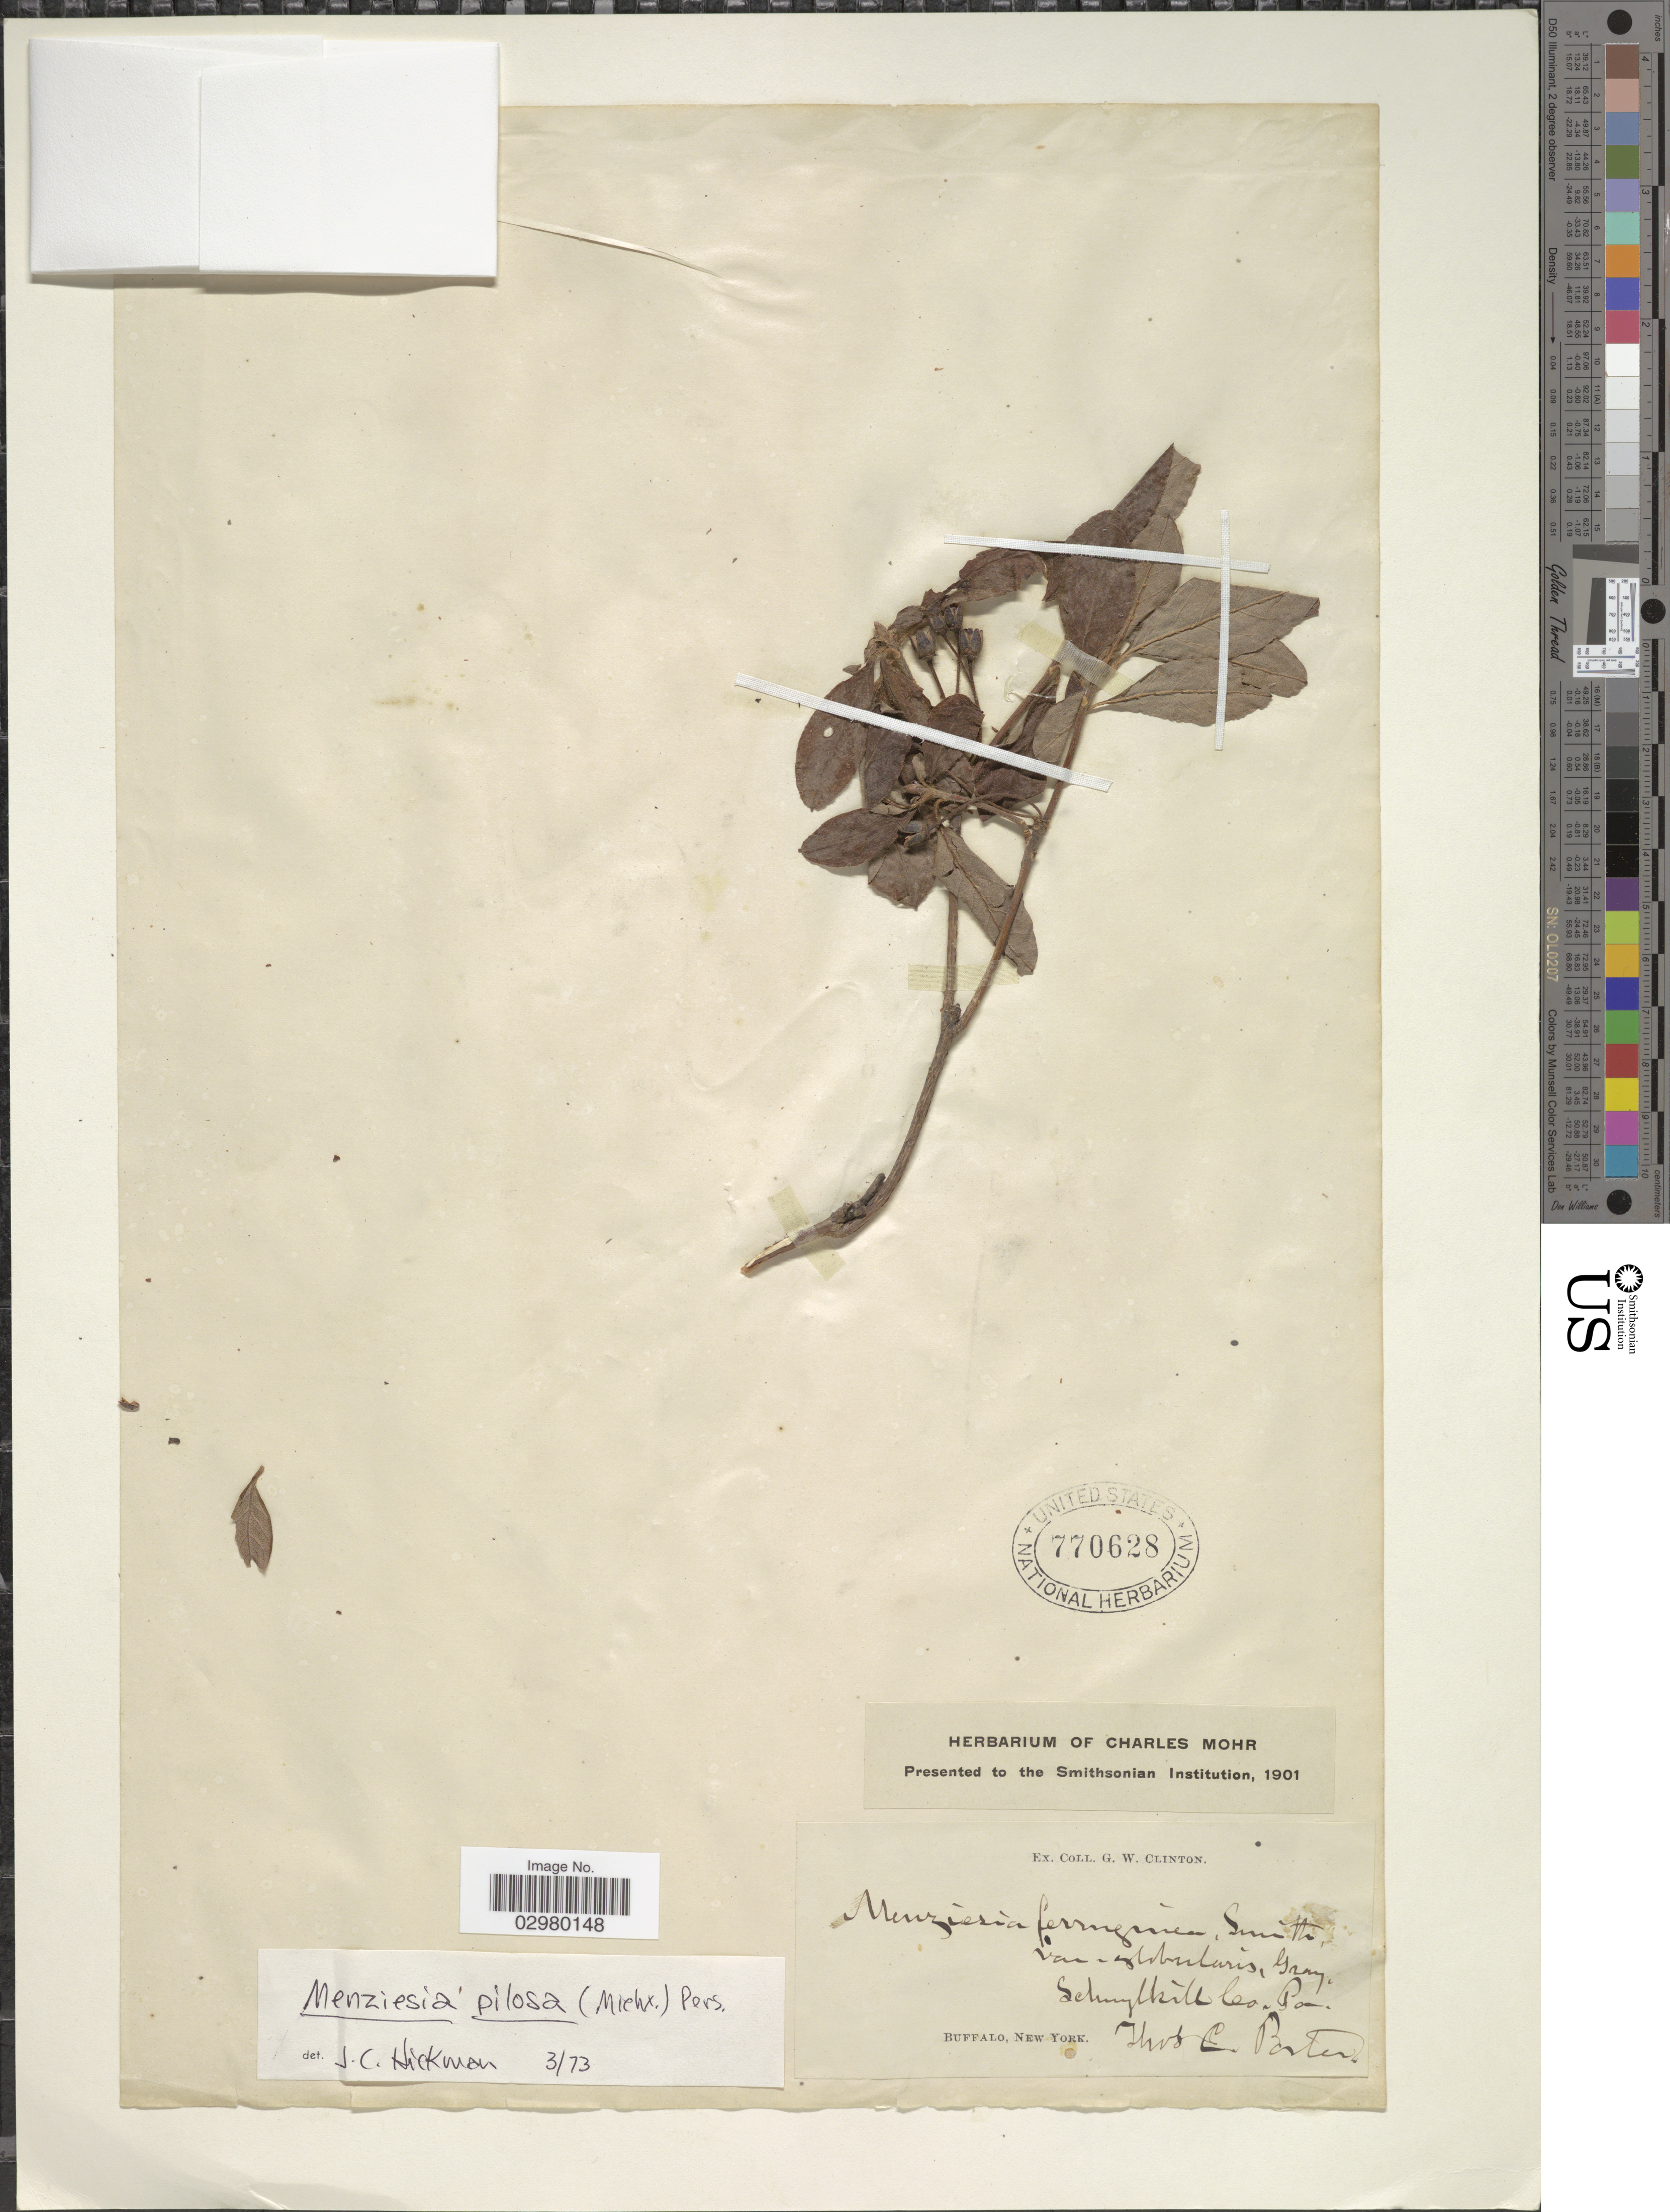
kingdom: Plantae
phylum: Tracheophyta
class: Magnoliopsida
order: Ericales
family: Ericaceae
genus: Menziesia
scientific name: Menziesia pilosa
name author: (Michx.) Juss.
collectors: T. Porter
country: United States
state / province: Pennsylvania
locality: Schuylkill Co.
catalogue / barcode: US 770628